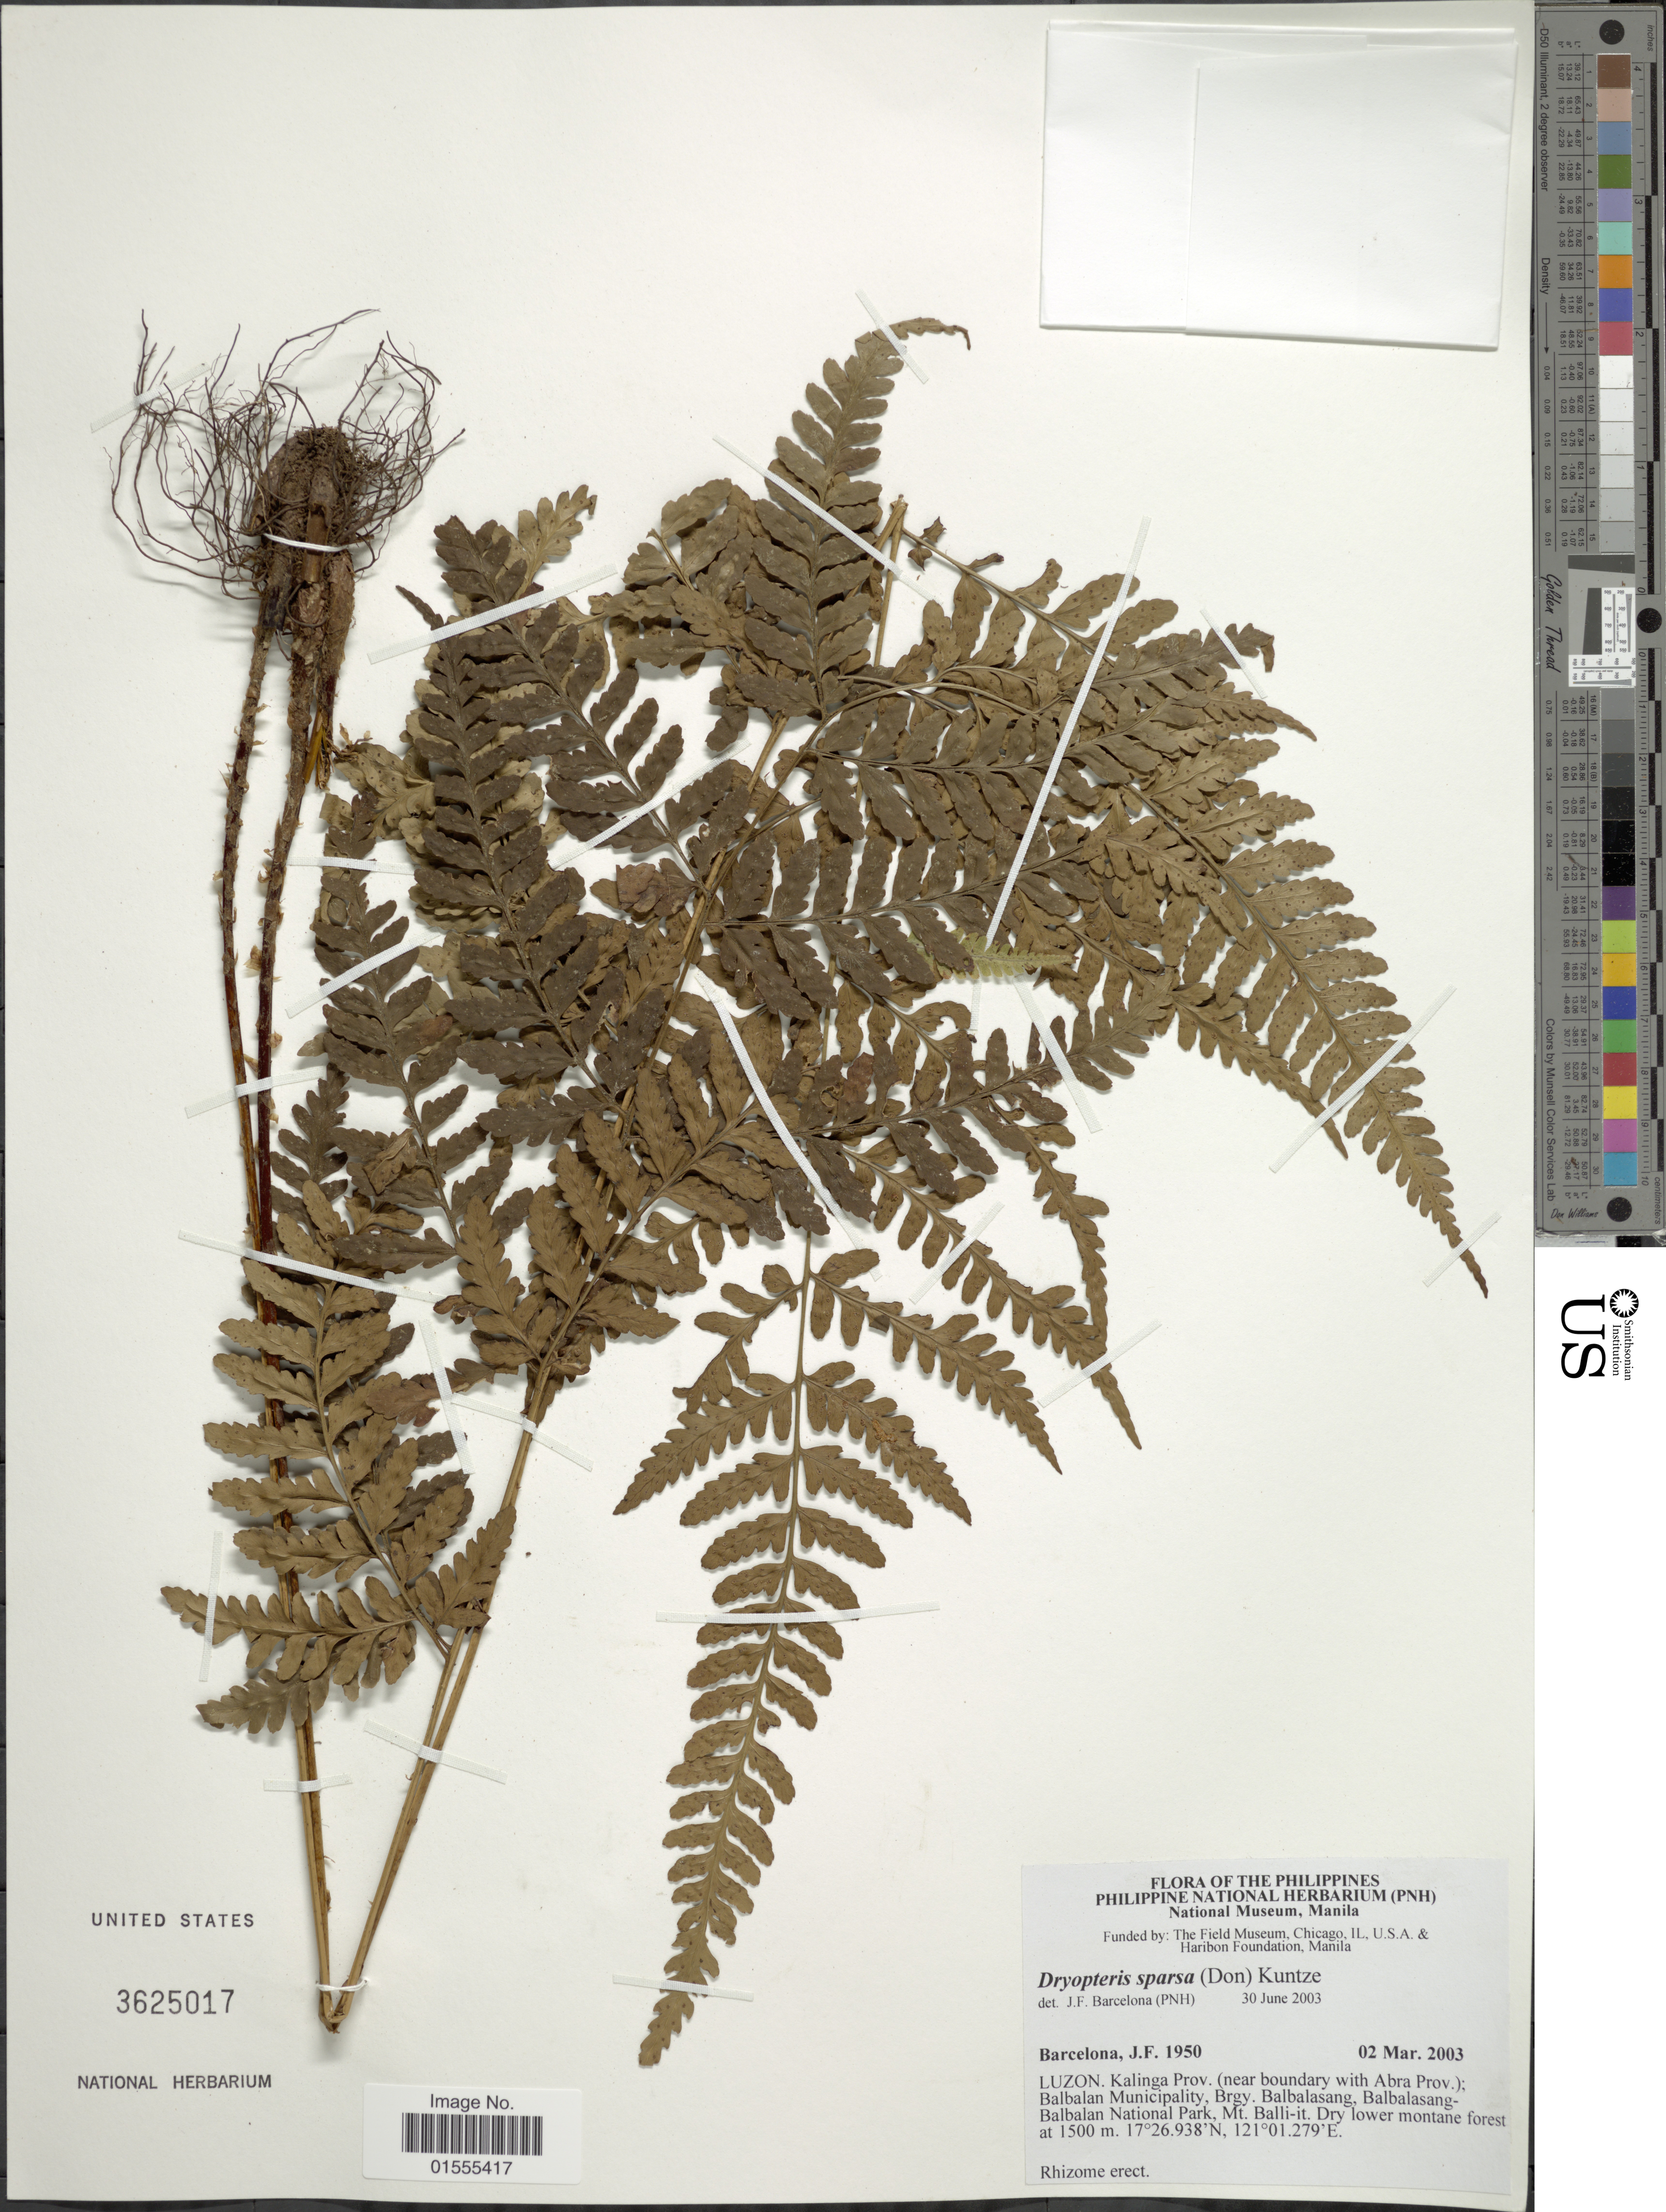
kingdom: Plantae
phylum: Tracheophyta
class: Polypodiopsida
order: Polypodiales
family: Dryopteridaceae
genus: Dryopteris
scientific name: Dryopteris sparsa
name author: (D. Don) Kuntze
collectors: J. F. Barcelona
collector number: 1950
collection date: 2003-03-02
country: Philippines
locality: Luzon, Kalinga Prov. (near boundary with Abra Prov); Balbalan Municipality,Brgy. Babalasang, Balbalasang-Balbalan National Park, Mt. Balli-it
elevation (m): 1500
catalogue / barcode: US 3625017